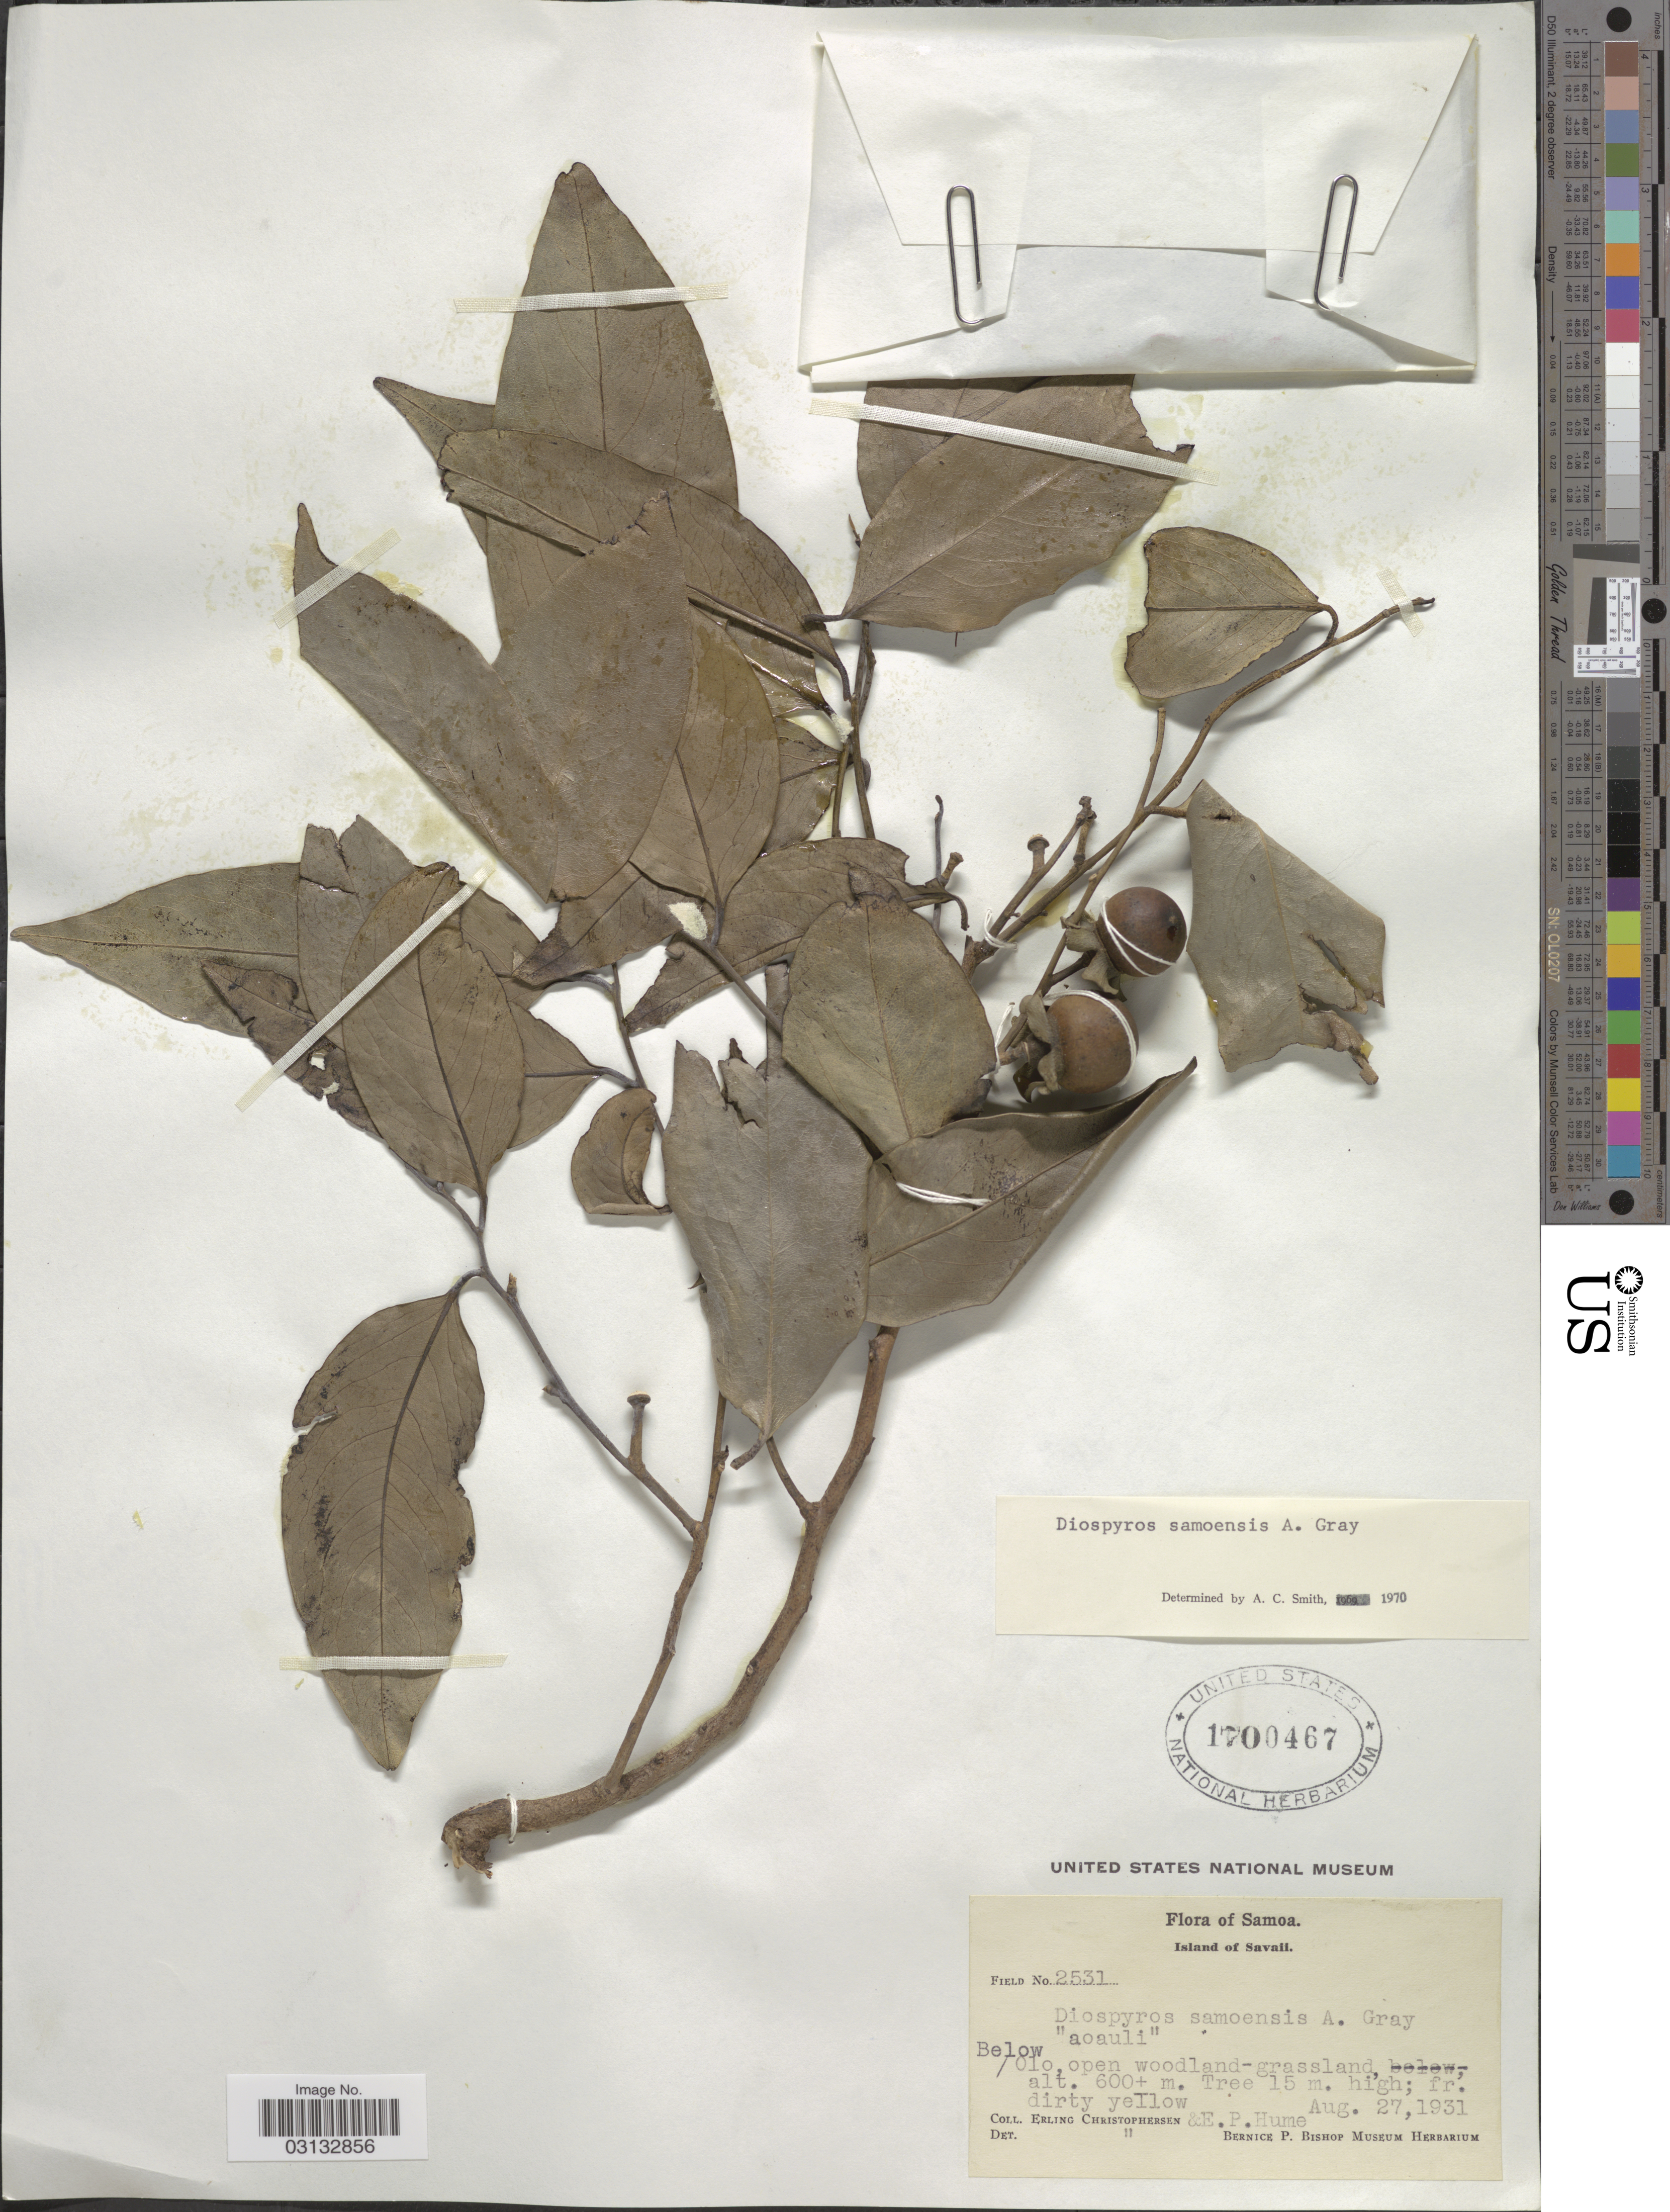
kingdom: Plantae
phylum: Tracheophyta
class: Magnoliopsida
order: Ericales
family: Ebenaceae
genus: Diospyros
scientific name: Diospyros samoensis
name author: A. Gray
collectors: E. Christophersen & E. P. Hume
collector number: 2531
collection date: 1931-08-27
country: Samoa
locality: Island of Savaii, Below Olo.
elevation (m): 600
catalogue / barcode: US 1700467